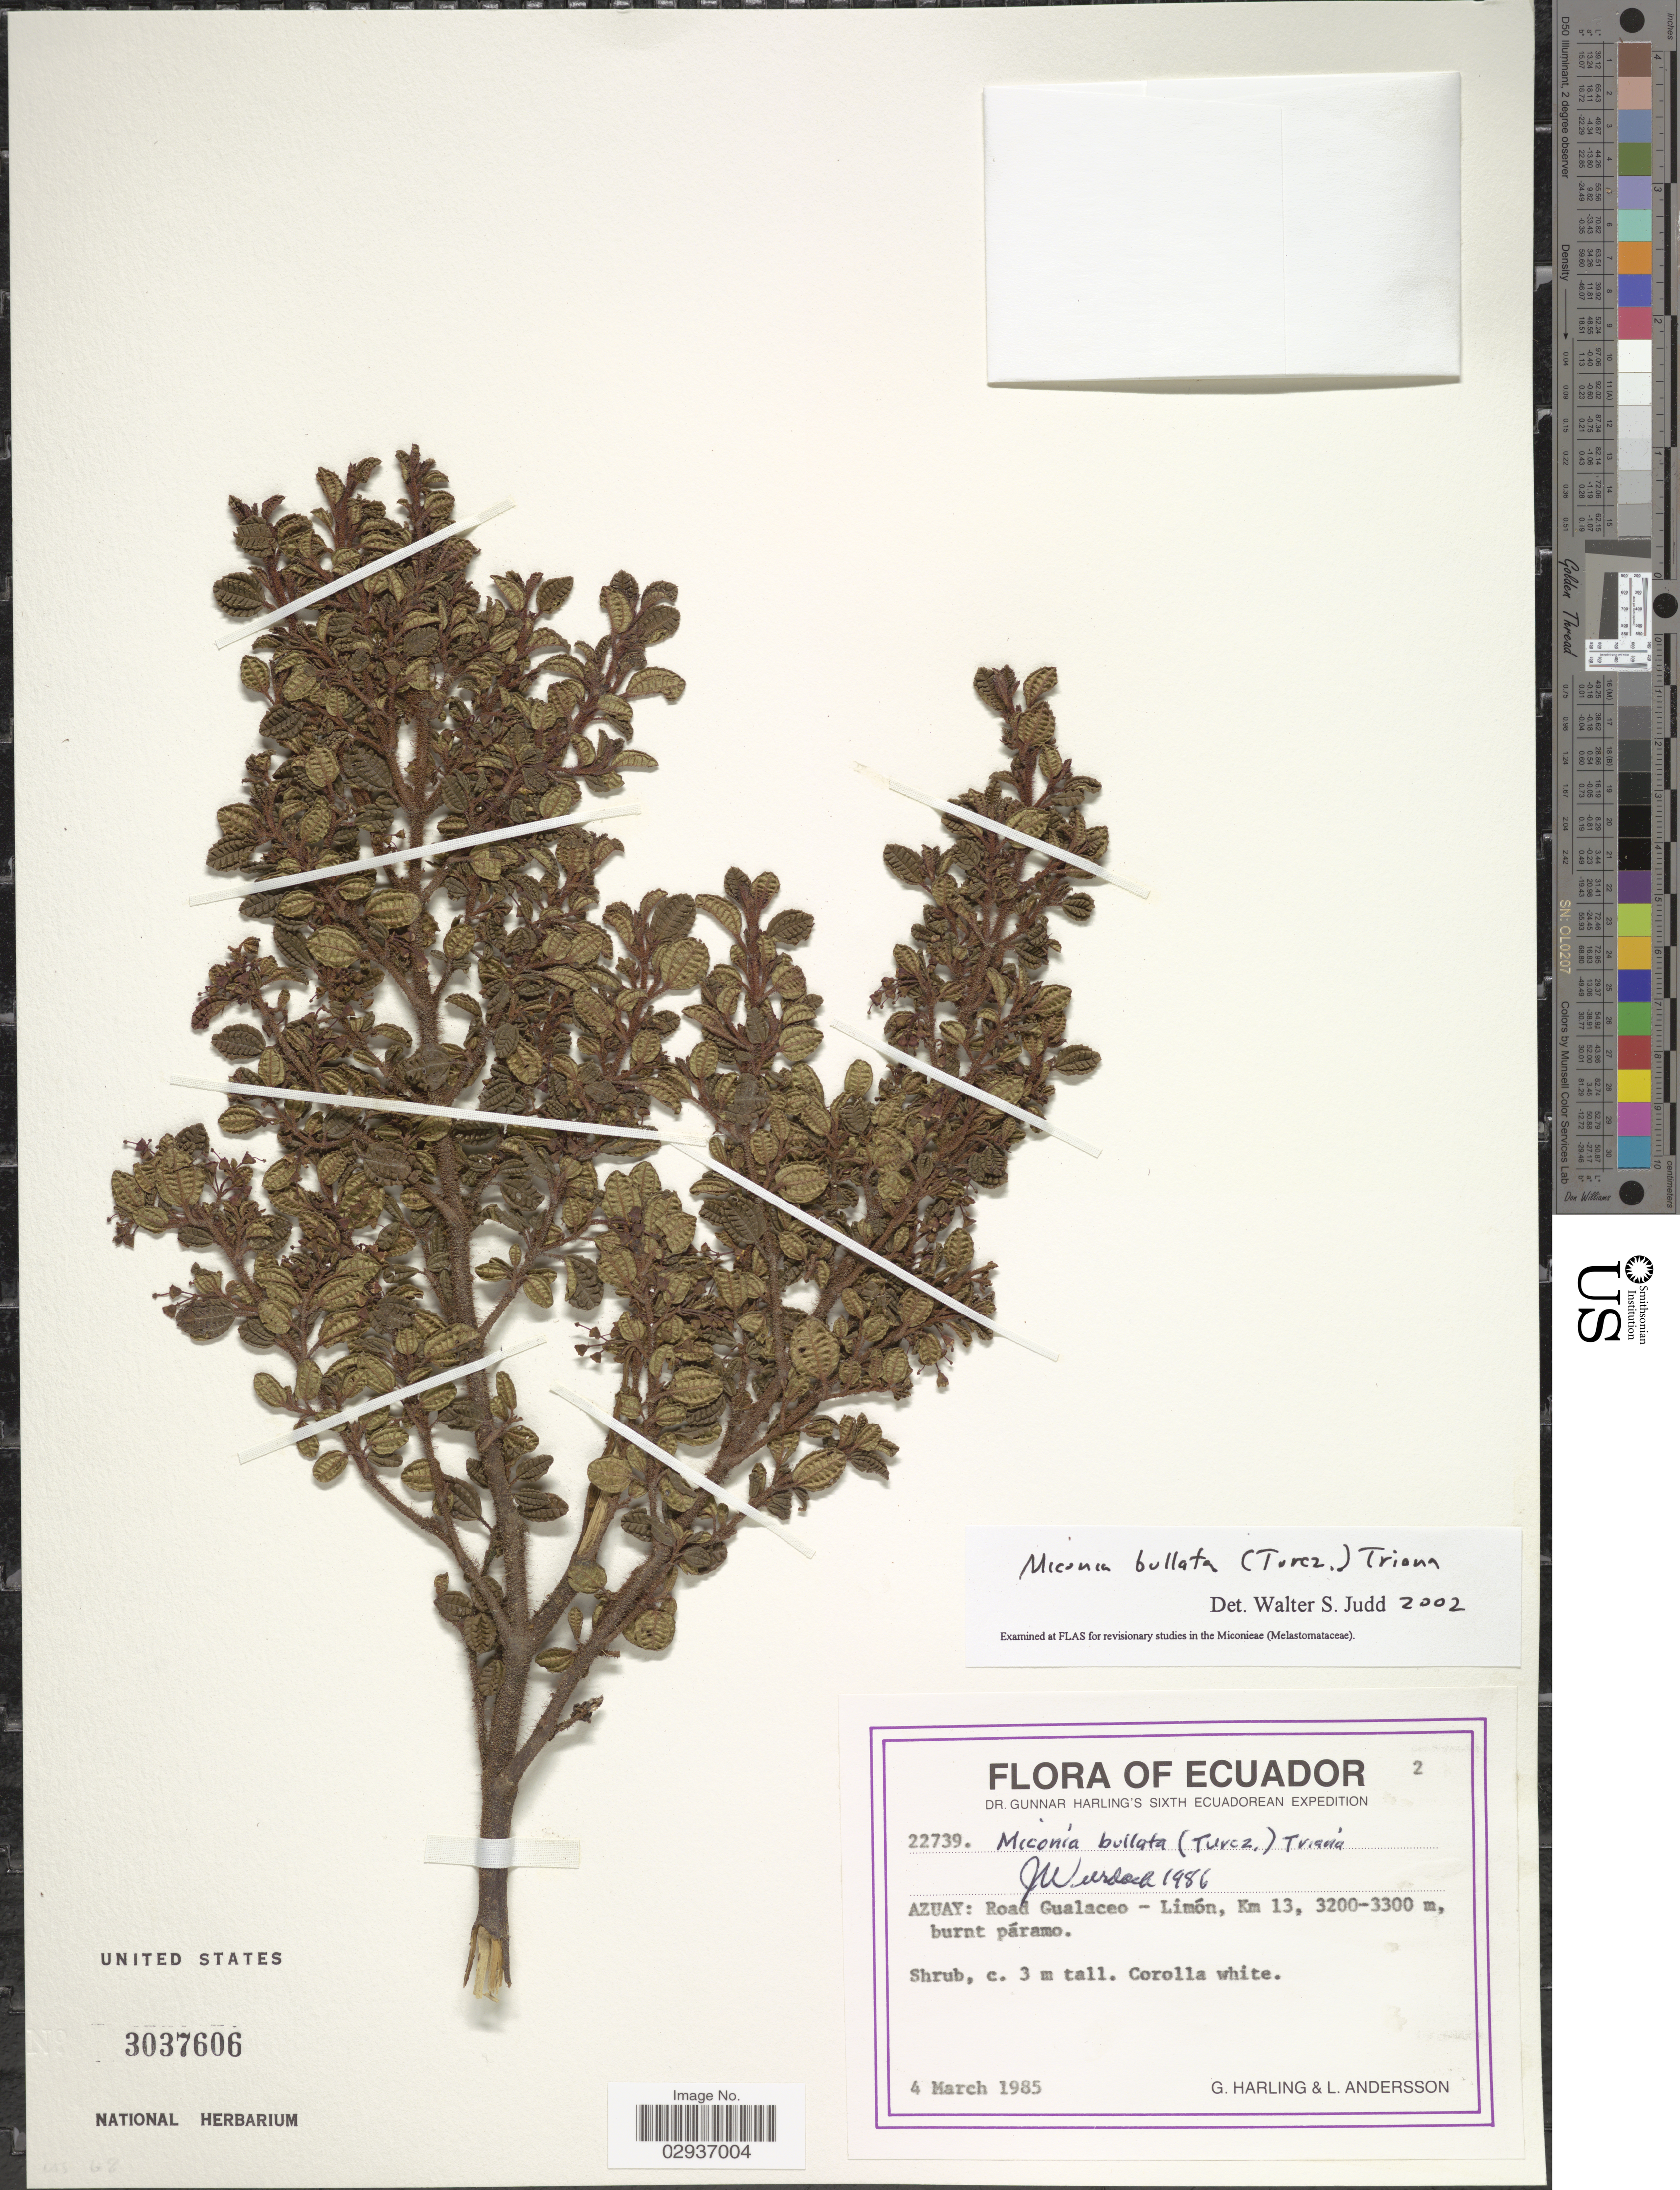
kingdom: Plantae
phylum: Tracheophyta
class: Magnoliopsida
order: Myrtales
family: Melastomataceae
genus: Miconia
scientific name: Miconia bullata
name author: (Turcz.) Triana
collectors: G. Harling & L. Andersson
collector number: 22739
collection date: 1985-03-04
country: Ecuador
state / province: Azuay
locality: Azuay: Road Gualaceo - Limón, Km 13.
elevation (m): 3200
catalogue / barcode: US 3037606